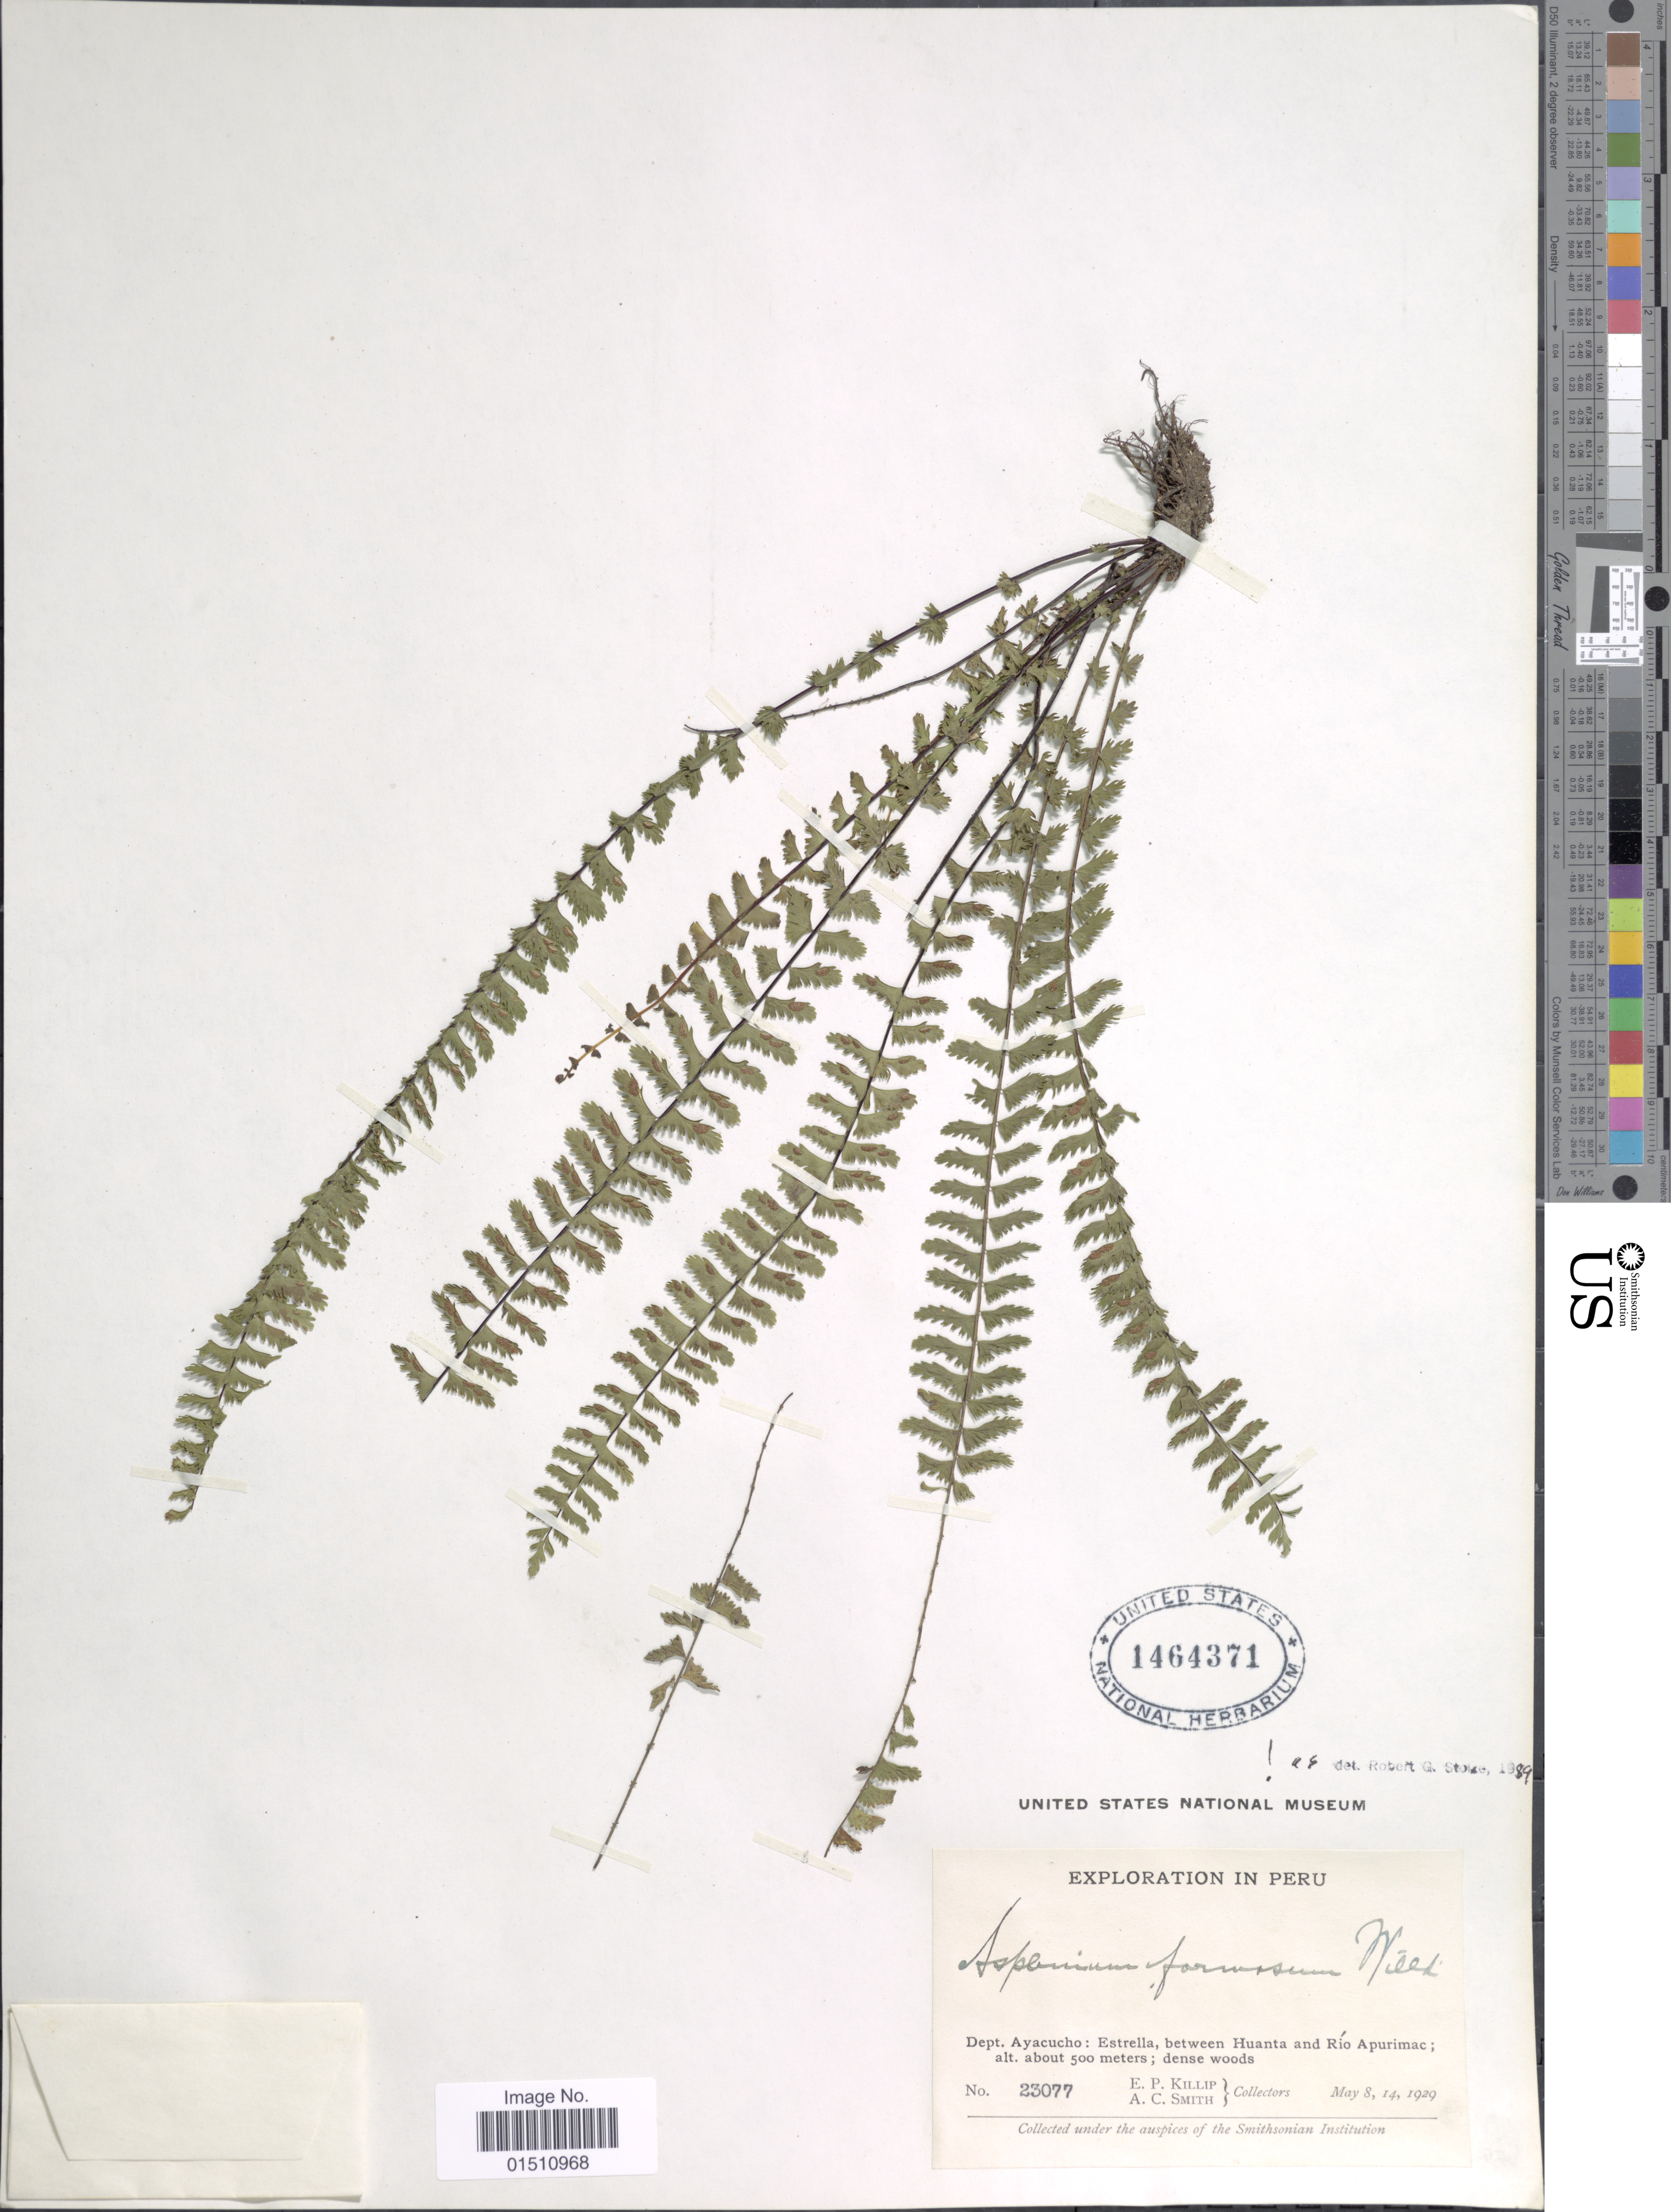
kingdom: Plantae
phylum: Tracheophyta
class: Polypodiopsida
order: Polypodiales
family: Aspleniaceae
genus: Asplenium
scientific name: Asplenium formosum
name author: Willd.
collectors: E. P. Killip & A. C. Smith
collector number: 23077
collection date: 1929-05-08/1929-05-14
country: Peru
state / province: Ayacucho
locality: Peru, Dept. Ayacucho: Estrella, between Huanta and Rio Apurimac.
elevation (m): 500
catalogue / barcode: US 1464371